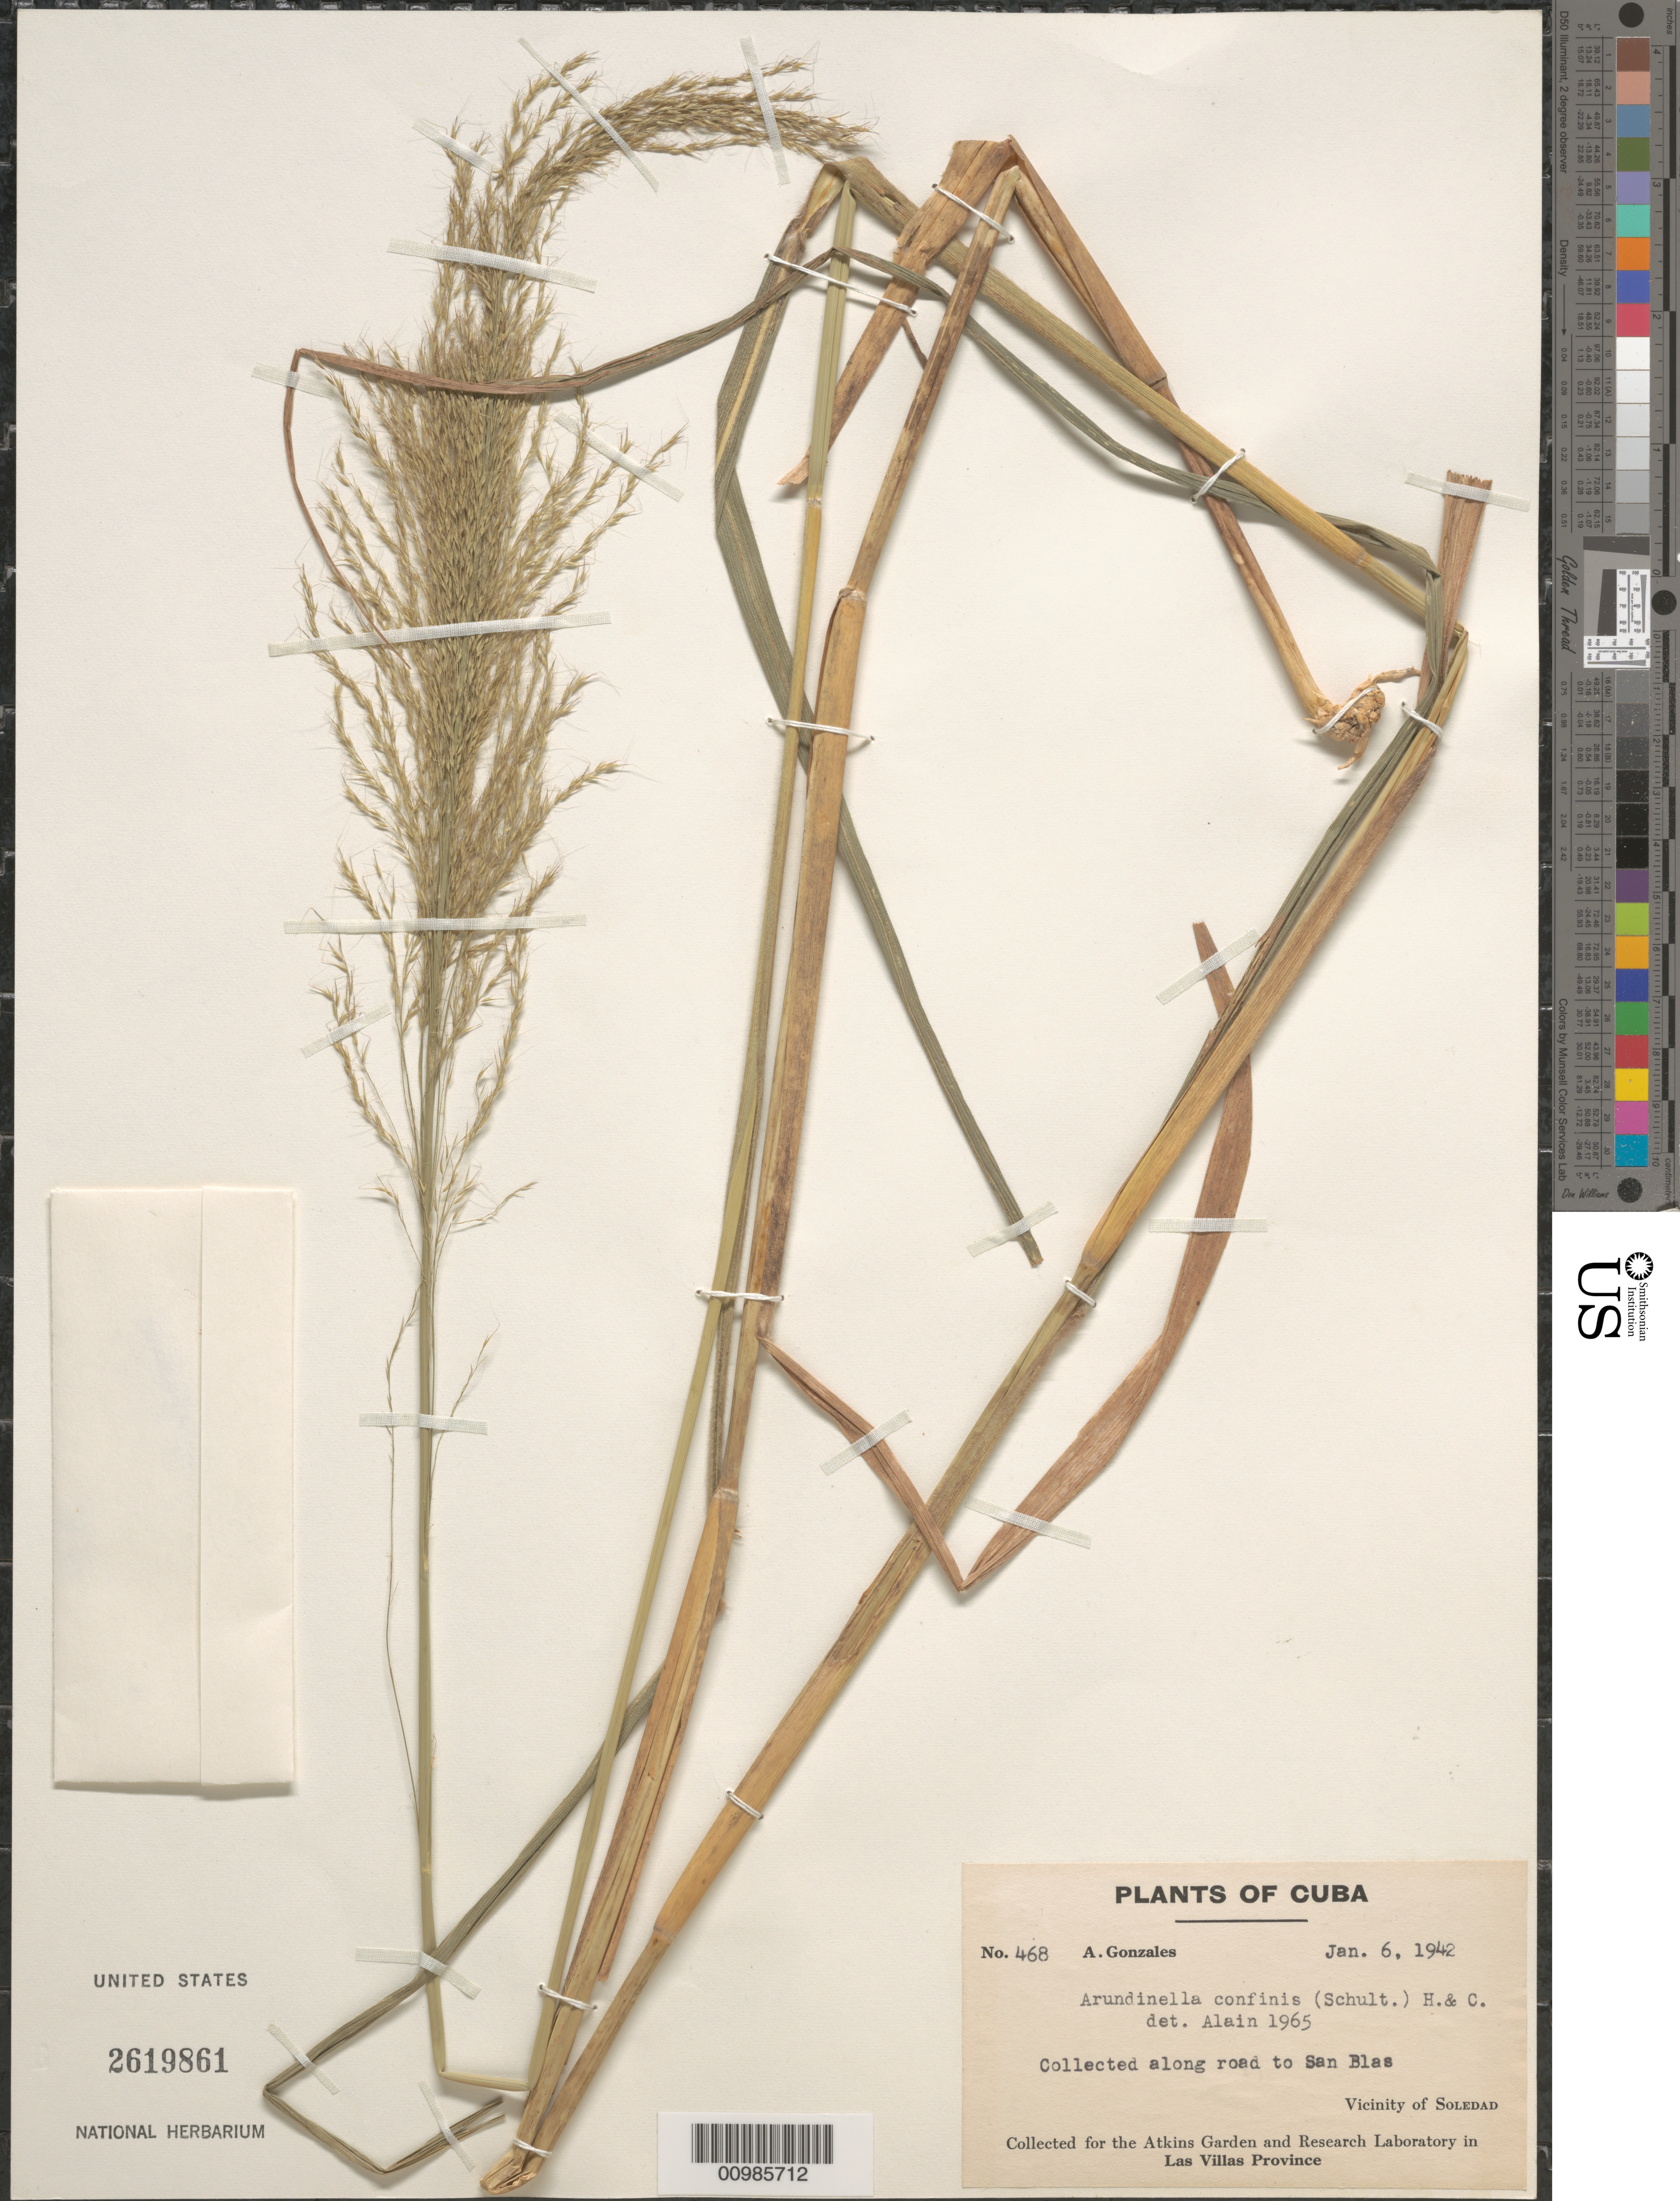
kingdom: Plantae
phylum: Tracheophyta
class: Liliopsida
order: Poales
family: Poaceae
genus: Arundinella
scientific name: Arundinella hispida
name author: (Humb. & Bonpl. ex Willd.) Kuntze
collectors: A. Gonzáles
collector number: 468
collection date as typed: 06 Jan 1942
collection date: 1942-01-06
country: Cuba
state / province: Cienfuegos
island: Cuba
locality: Vicinity of Soledad, along road to San Blas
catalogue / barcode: US 2619861